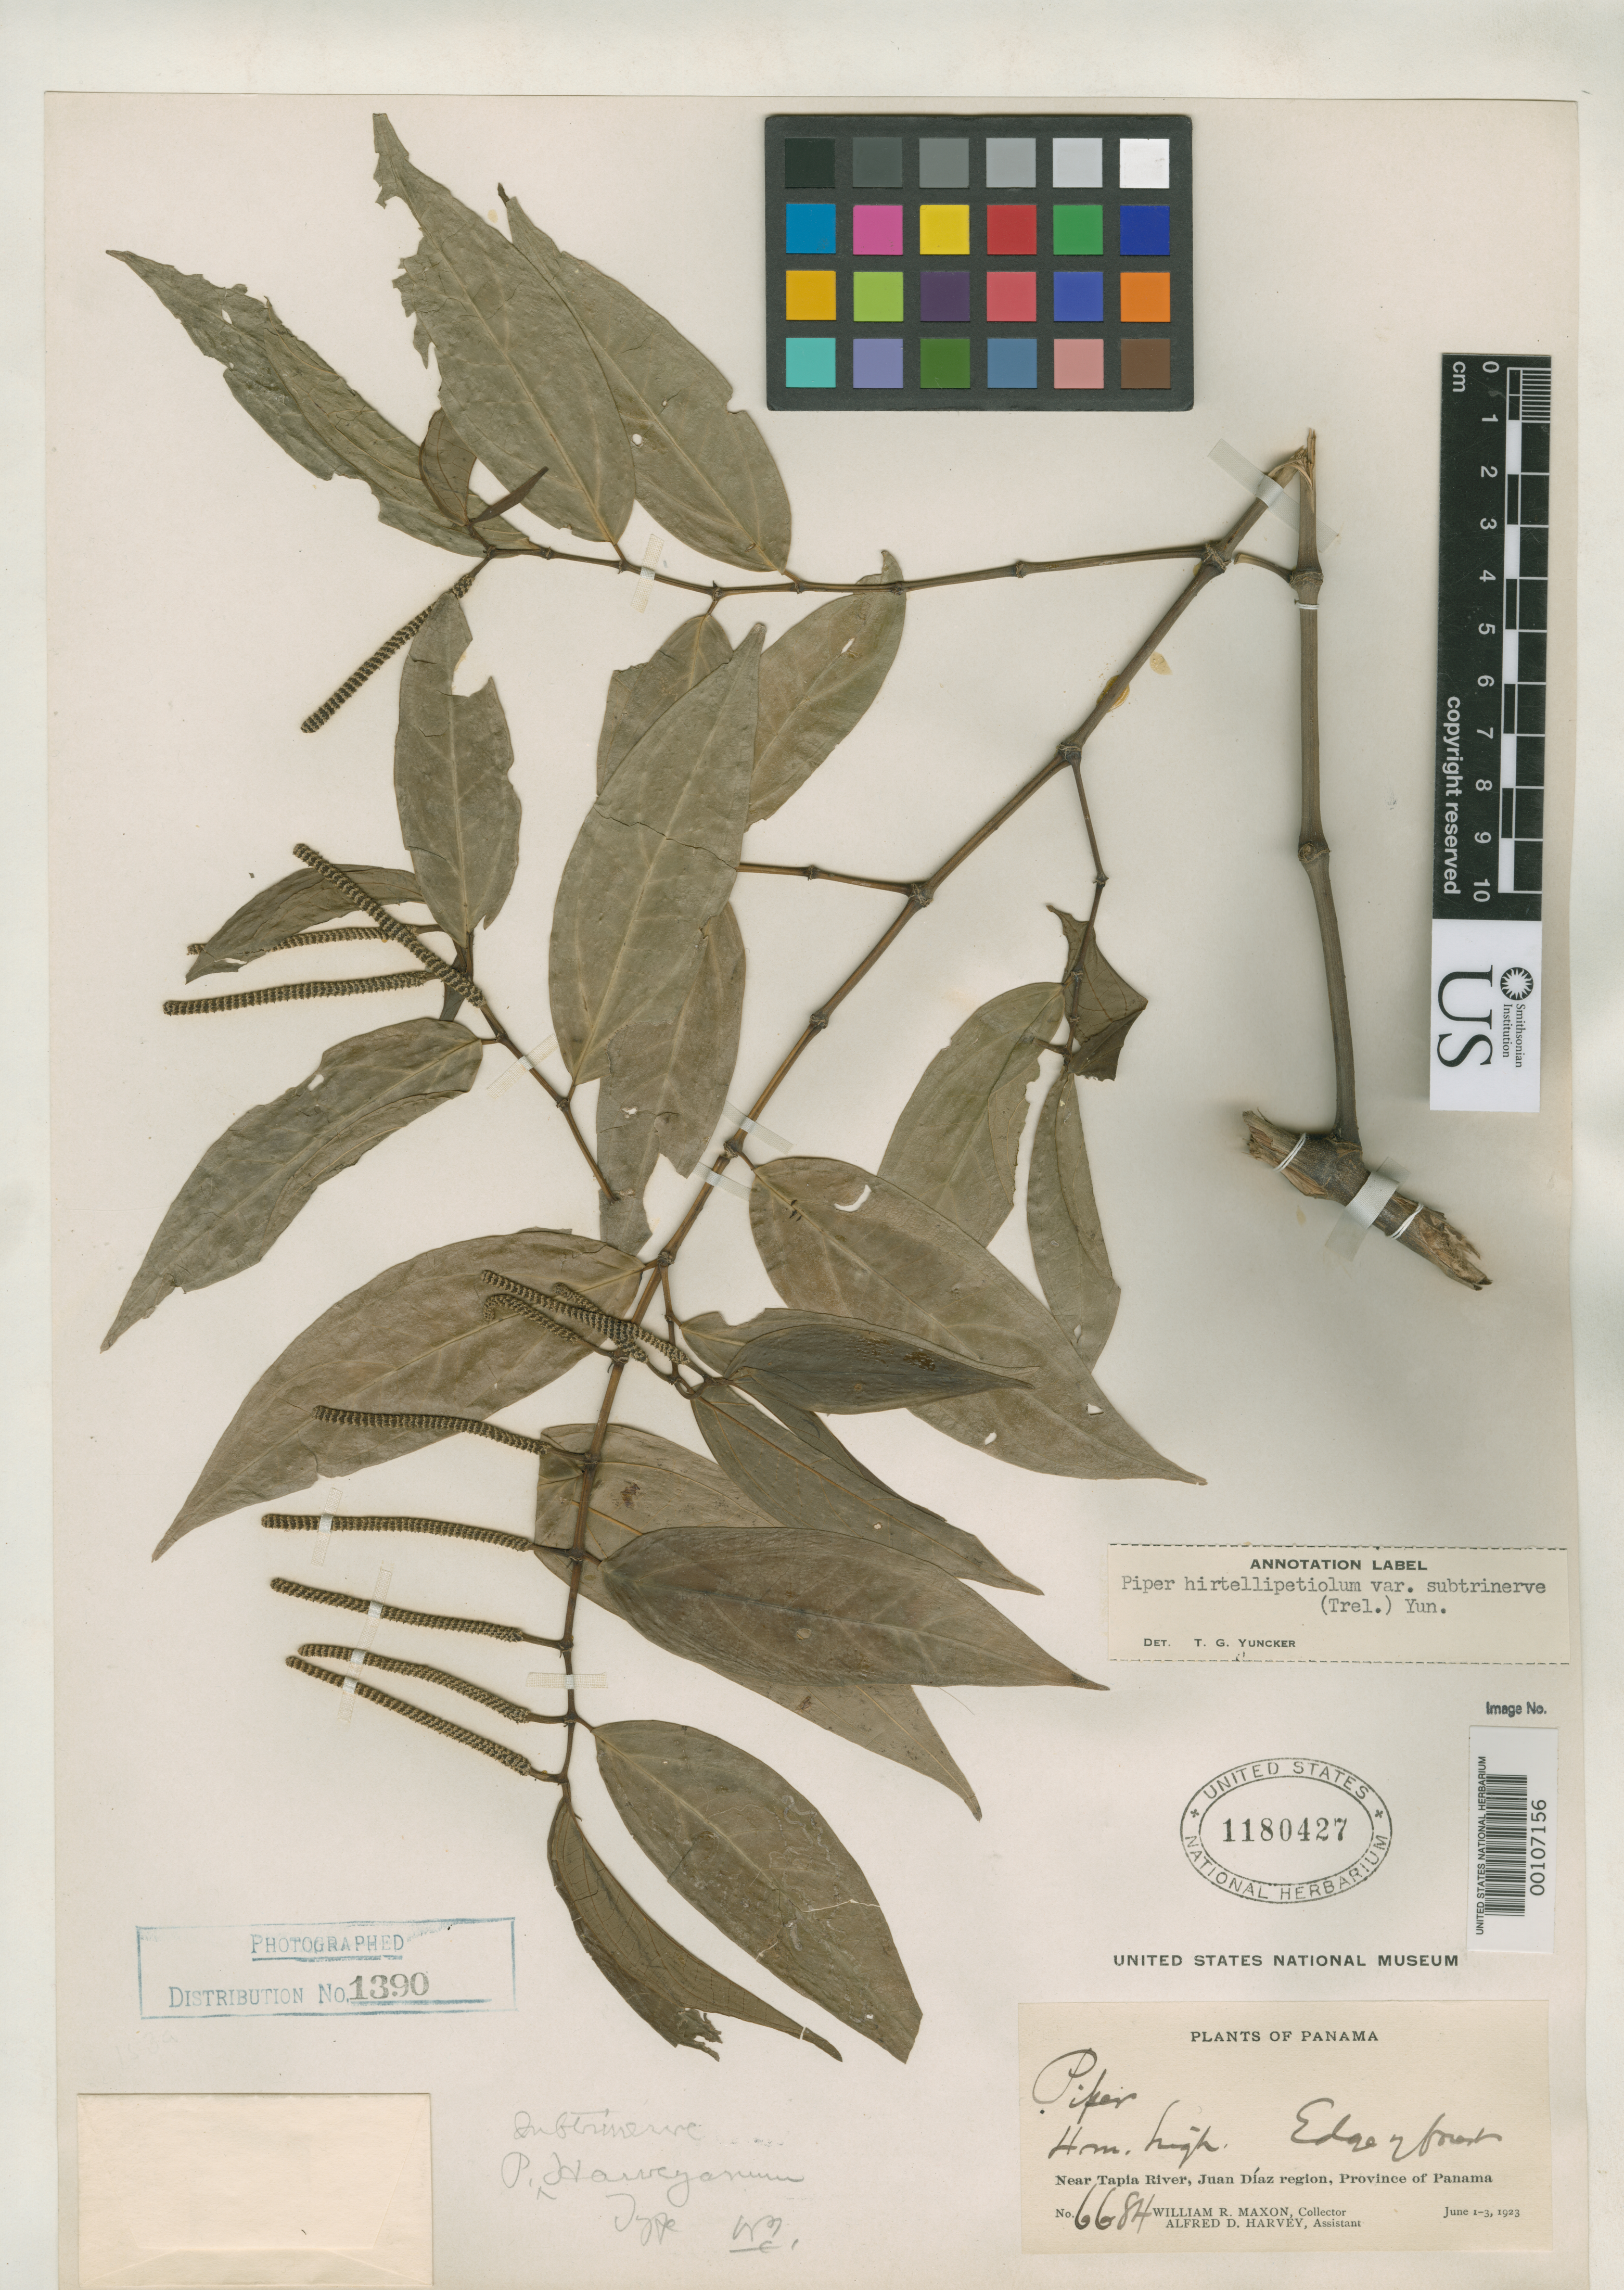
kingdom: Plantae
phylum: Tracheophyta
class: Magnoliopsida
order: Piperales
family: Piperaceae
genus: Piper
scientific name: Piper subtrinerve var. harveyanum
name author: Trel.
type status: Holotype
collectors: W. R. Maxon & A. D. Harvey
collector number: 6684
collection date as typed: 01 Jun 1923 to 03 Jun 1923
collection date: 1923-06-01/1923-06-03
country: Panama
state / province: Panamá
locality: Near Tapia River, Juan Diaz Region.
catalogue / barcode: US 1180427